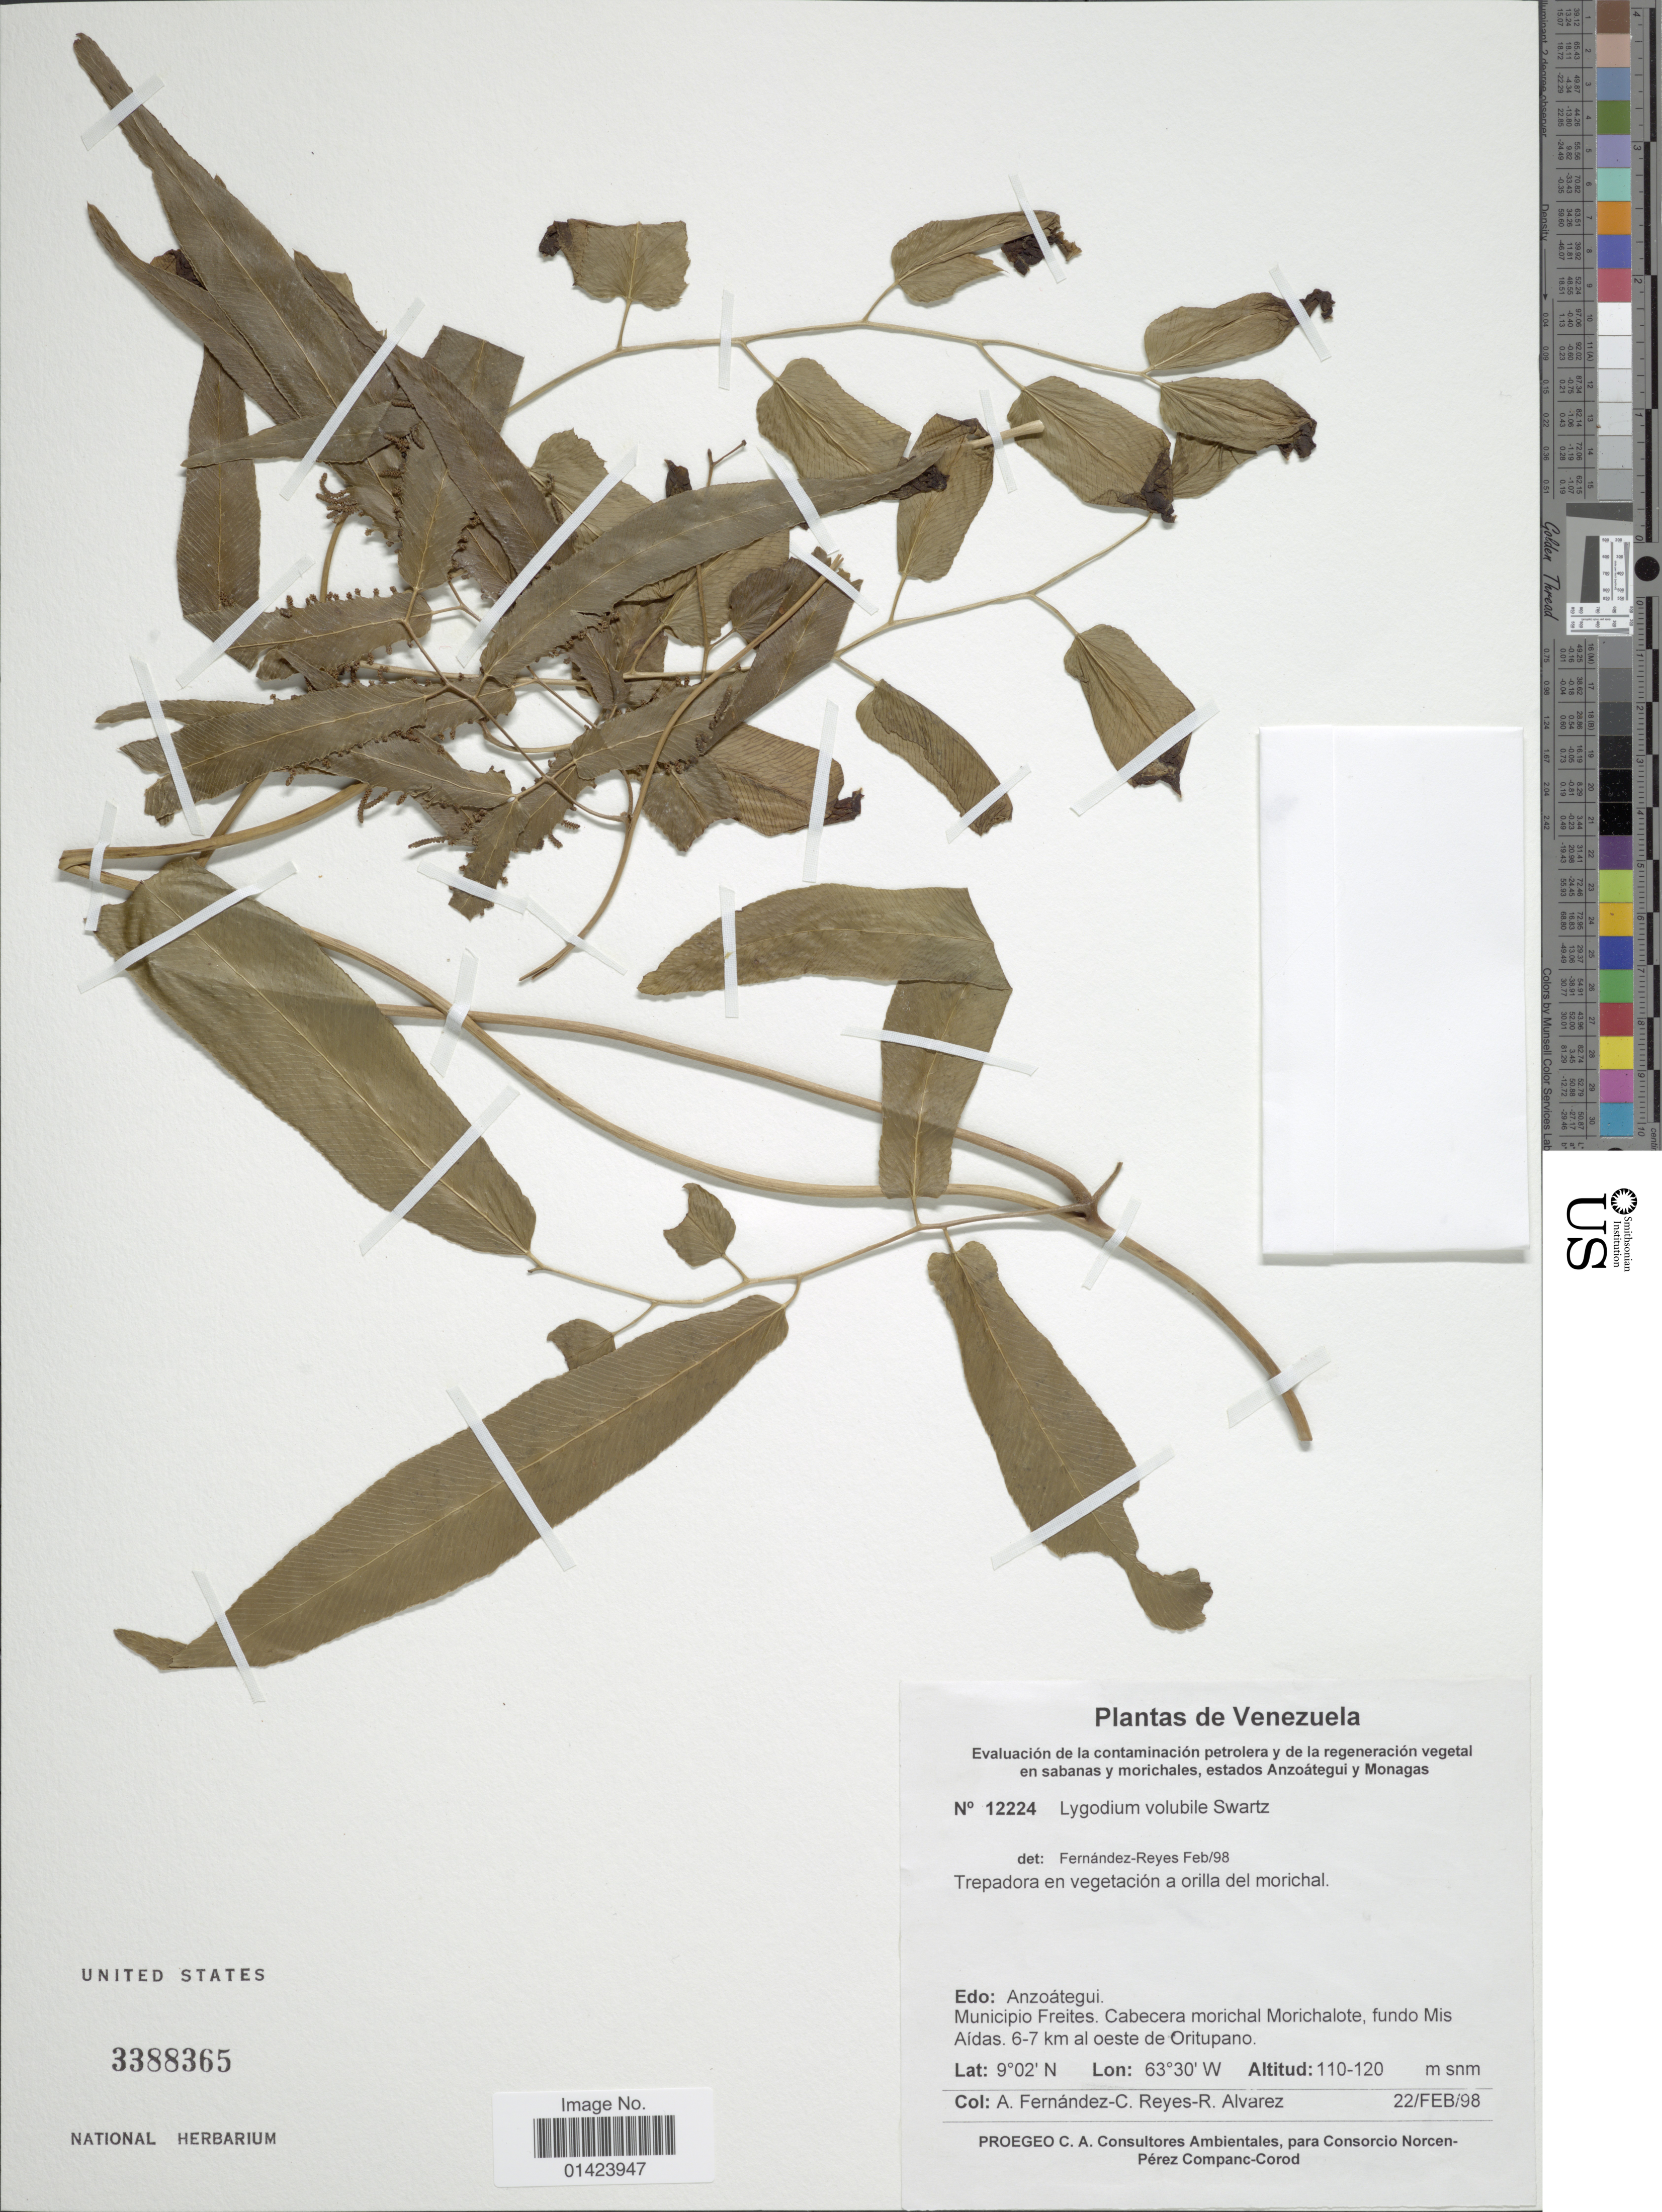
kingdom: Plantae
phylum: Tracheophyta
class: Polypodiopsida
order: Schizaeales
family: Lygodiaceae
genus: Lygodium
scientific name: Lygodium volubile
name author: Sw.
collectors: A. Fernández C., R. Reyes & -- Alvarez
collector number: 45557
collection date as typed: Transcribed d/m/y: 22/2/98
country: Venezuela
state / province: Anzoategui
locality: Municipio freites, cabecera morichal morichalote, fundo Mis Aidas 6-7 km al oeste de Oritupano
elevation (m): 110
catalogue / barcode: US 3388365